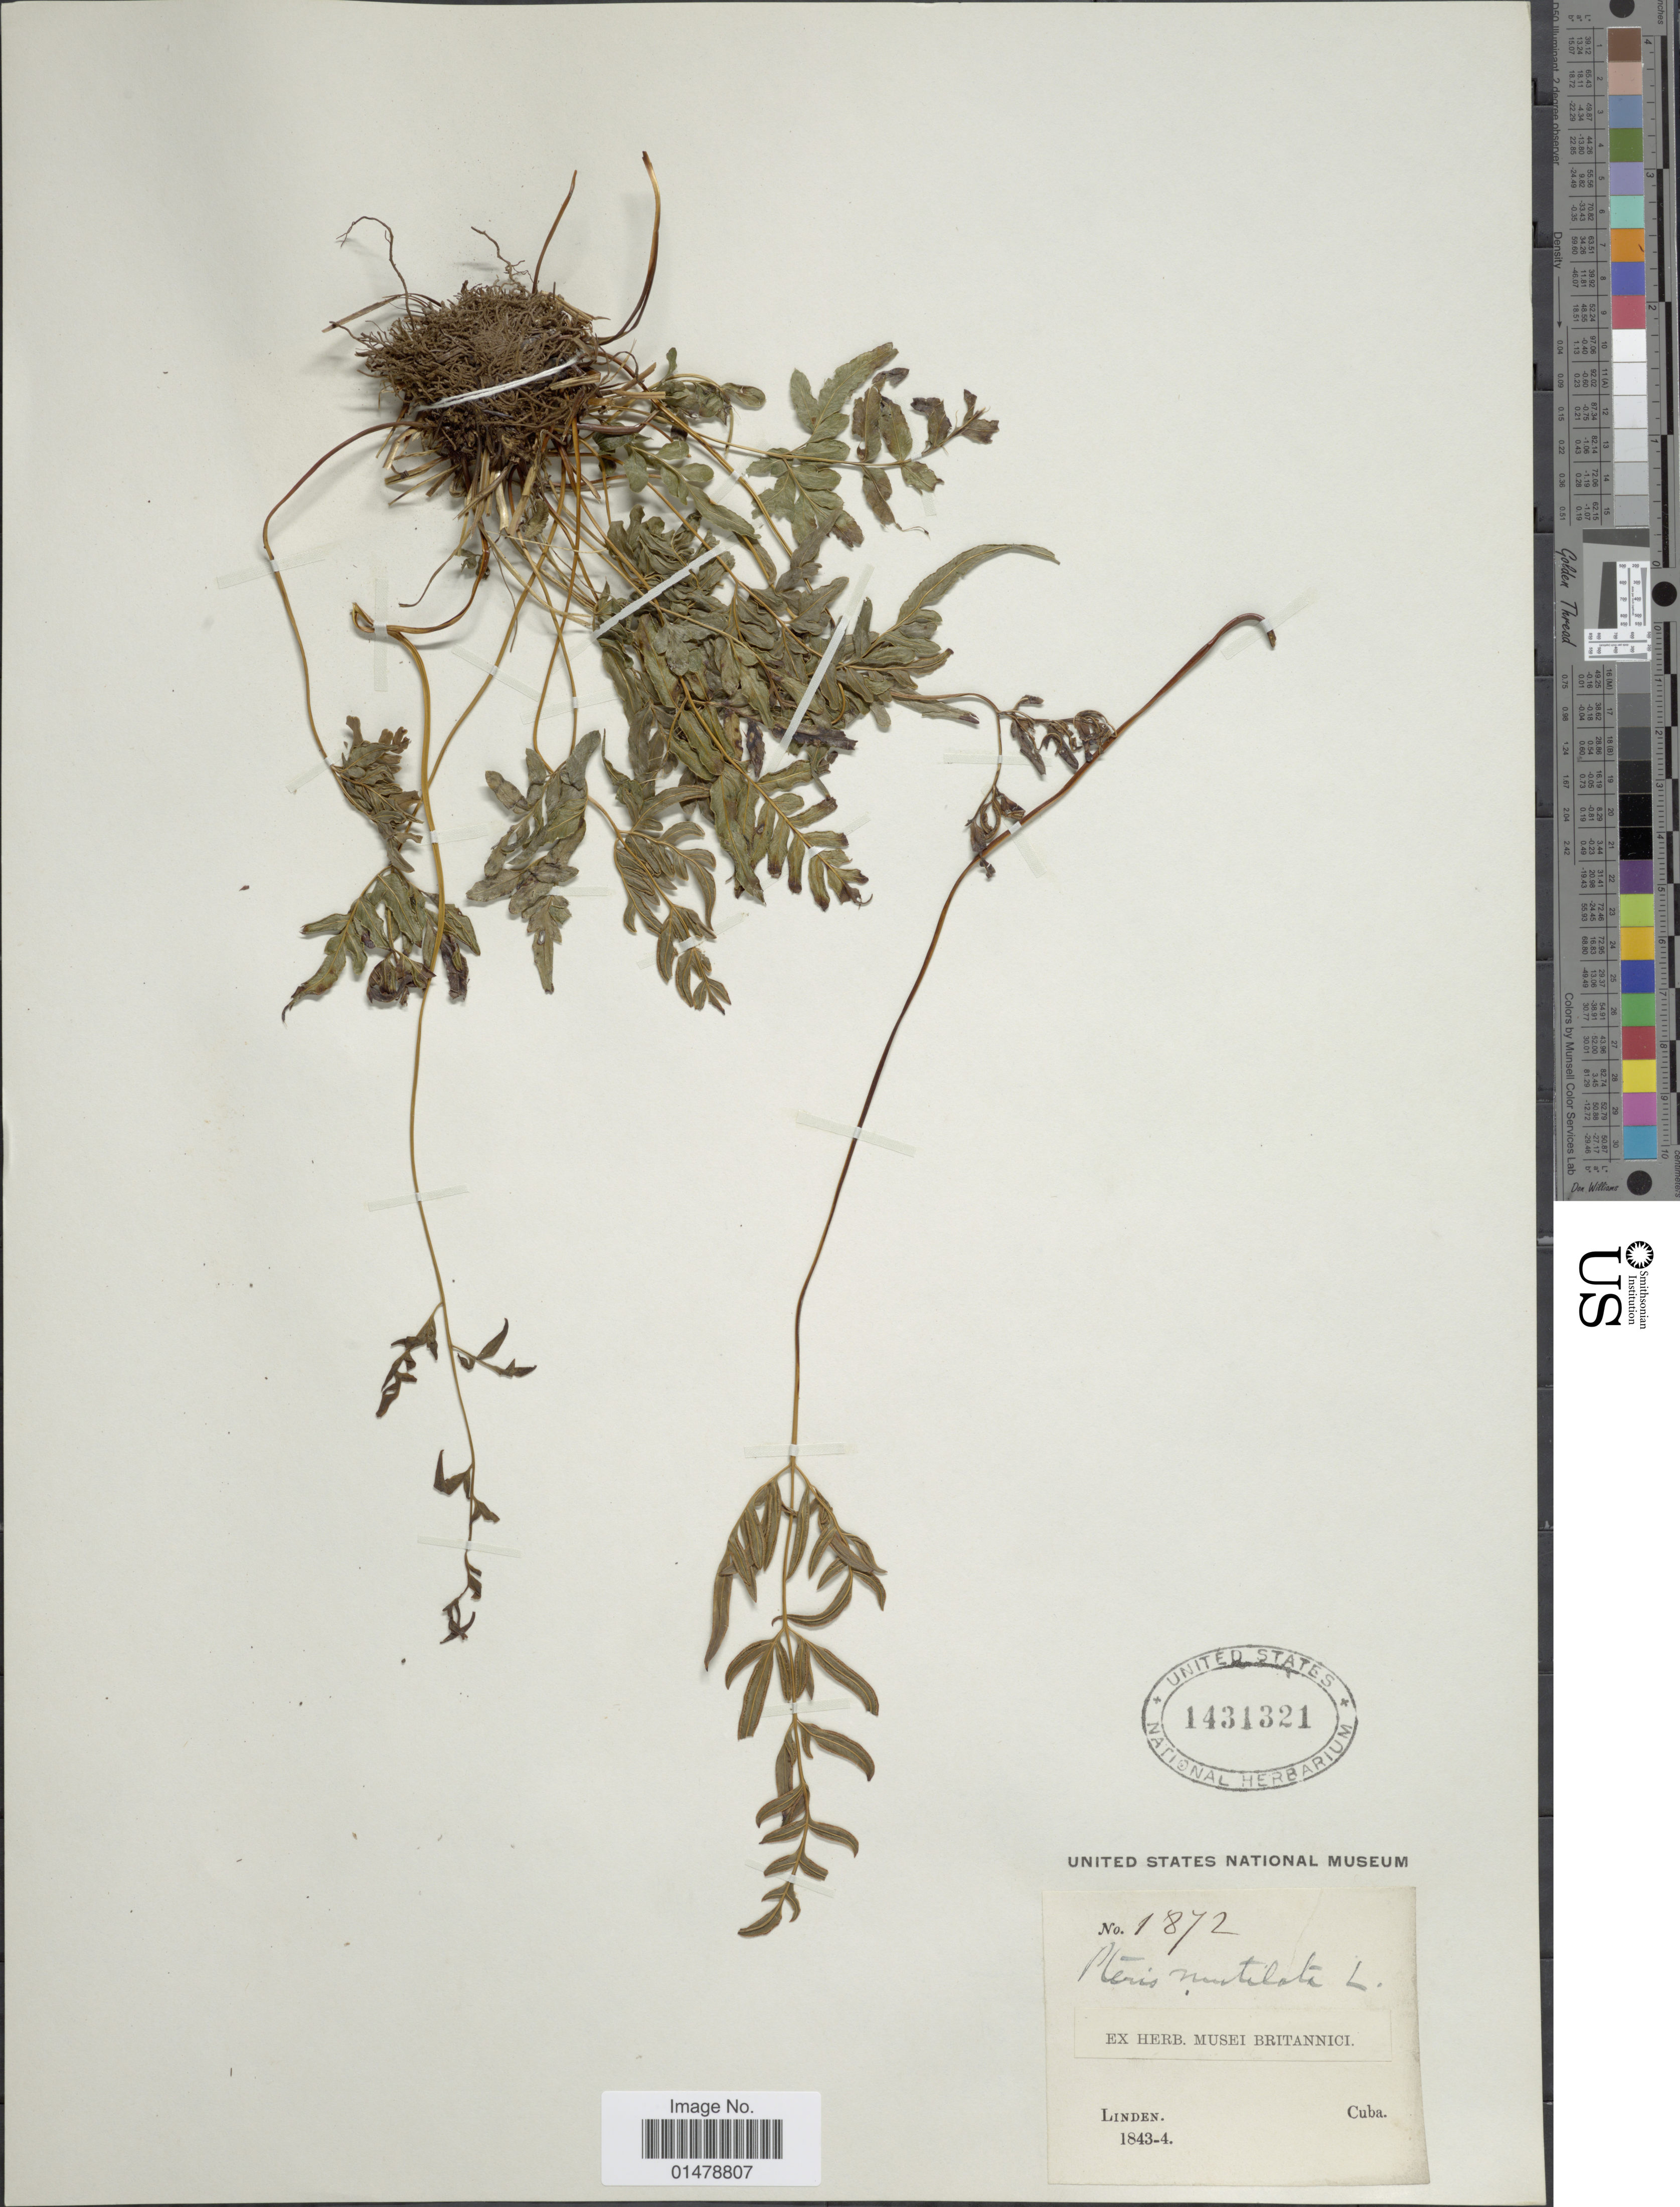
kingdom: Plantae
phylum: Tracheophyta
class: Polypodiopsida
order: Polypodiales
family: Pteridaceae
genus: Pteris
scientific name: Pteris mutilata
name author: L.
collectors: -- Linden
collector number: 1872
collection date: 1843/1844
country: Cuba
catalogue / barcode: US 1431321